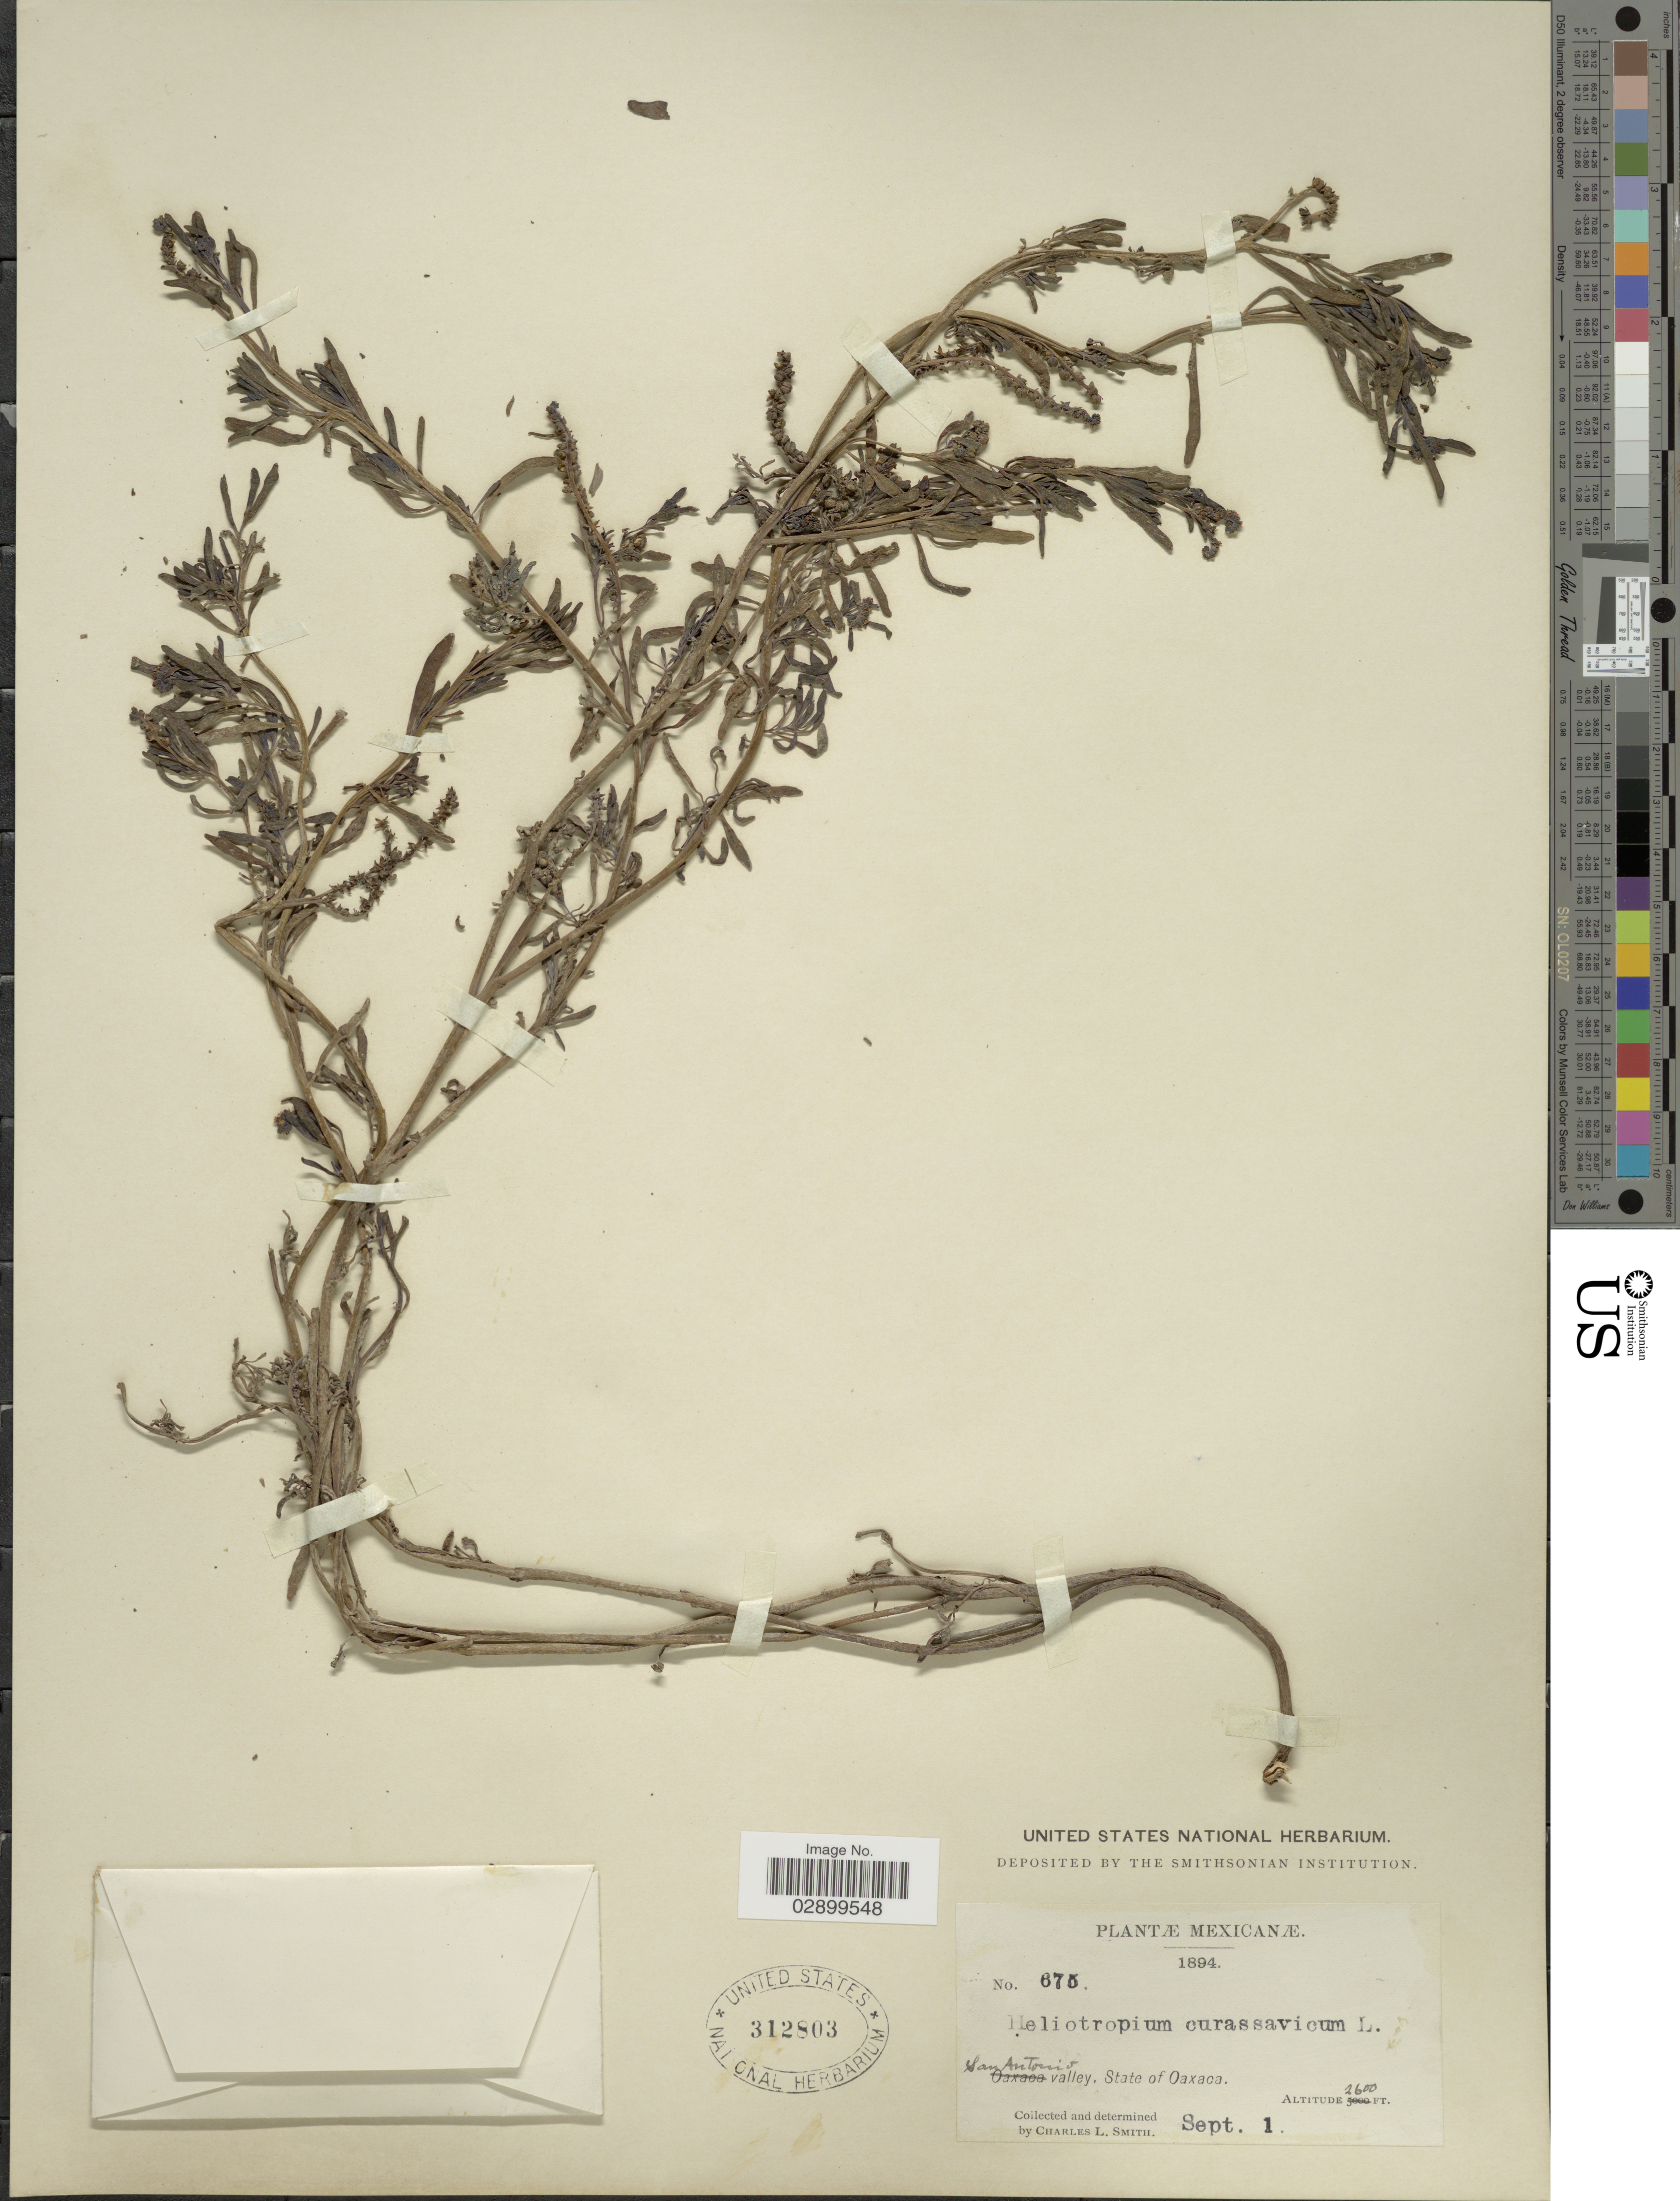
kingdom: Plantae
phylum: Tracheophyta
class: Magnoliopsida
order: Boraginales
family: Heliotropiaceae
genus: Heliotropium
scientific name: Heliotropium curassavicum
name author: L.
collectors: C. L. Smith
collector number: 675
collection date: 1894-09-01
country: Mexico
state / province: Oaxaca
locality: San Antonio valley.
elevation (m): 792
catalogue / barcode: US 312803